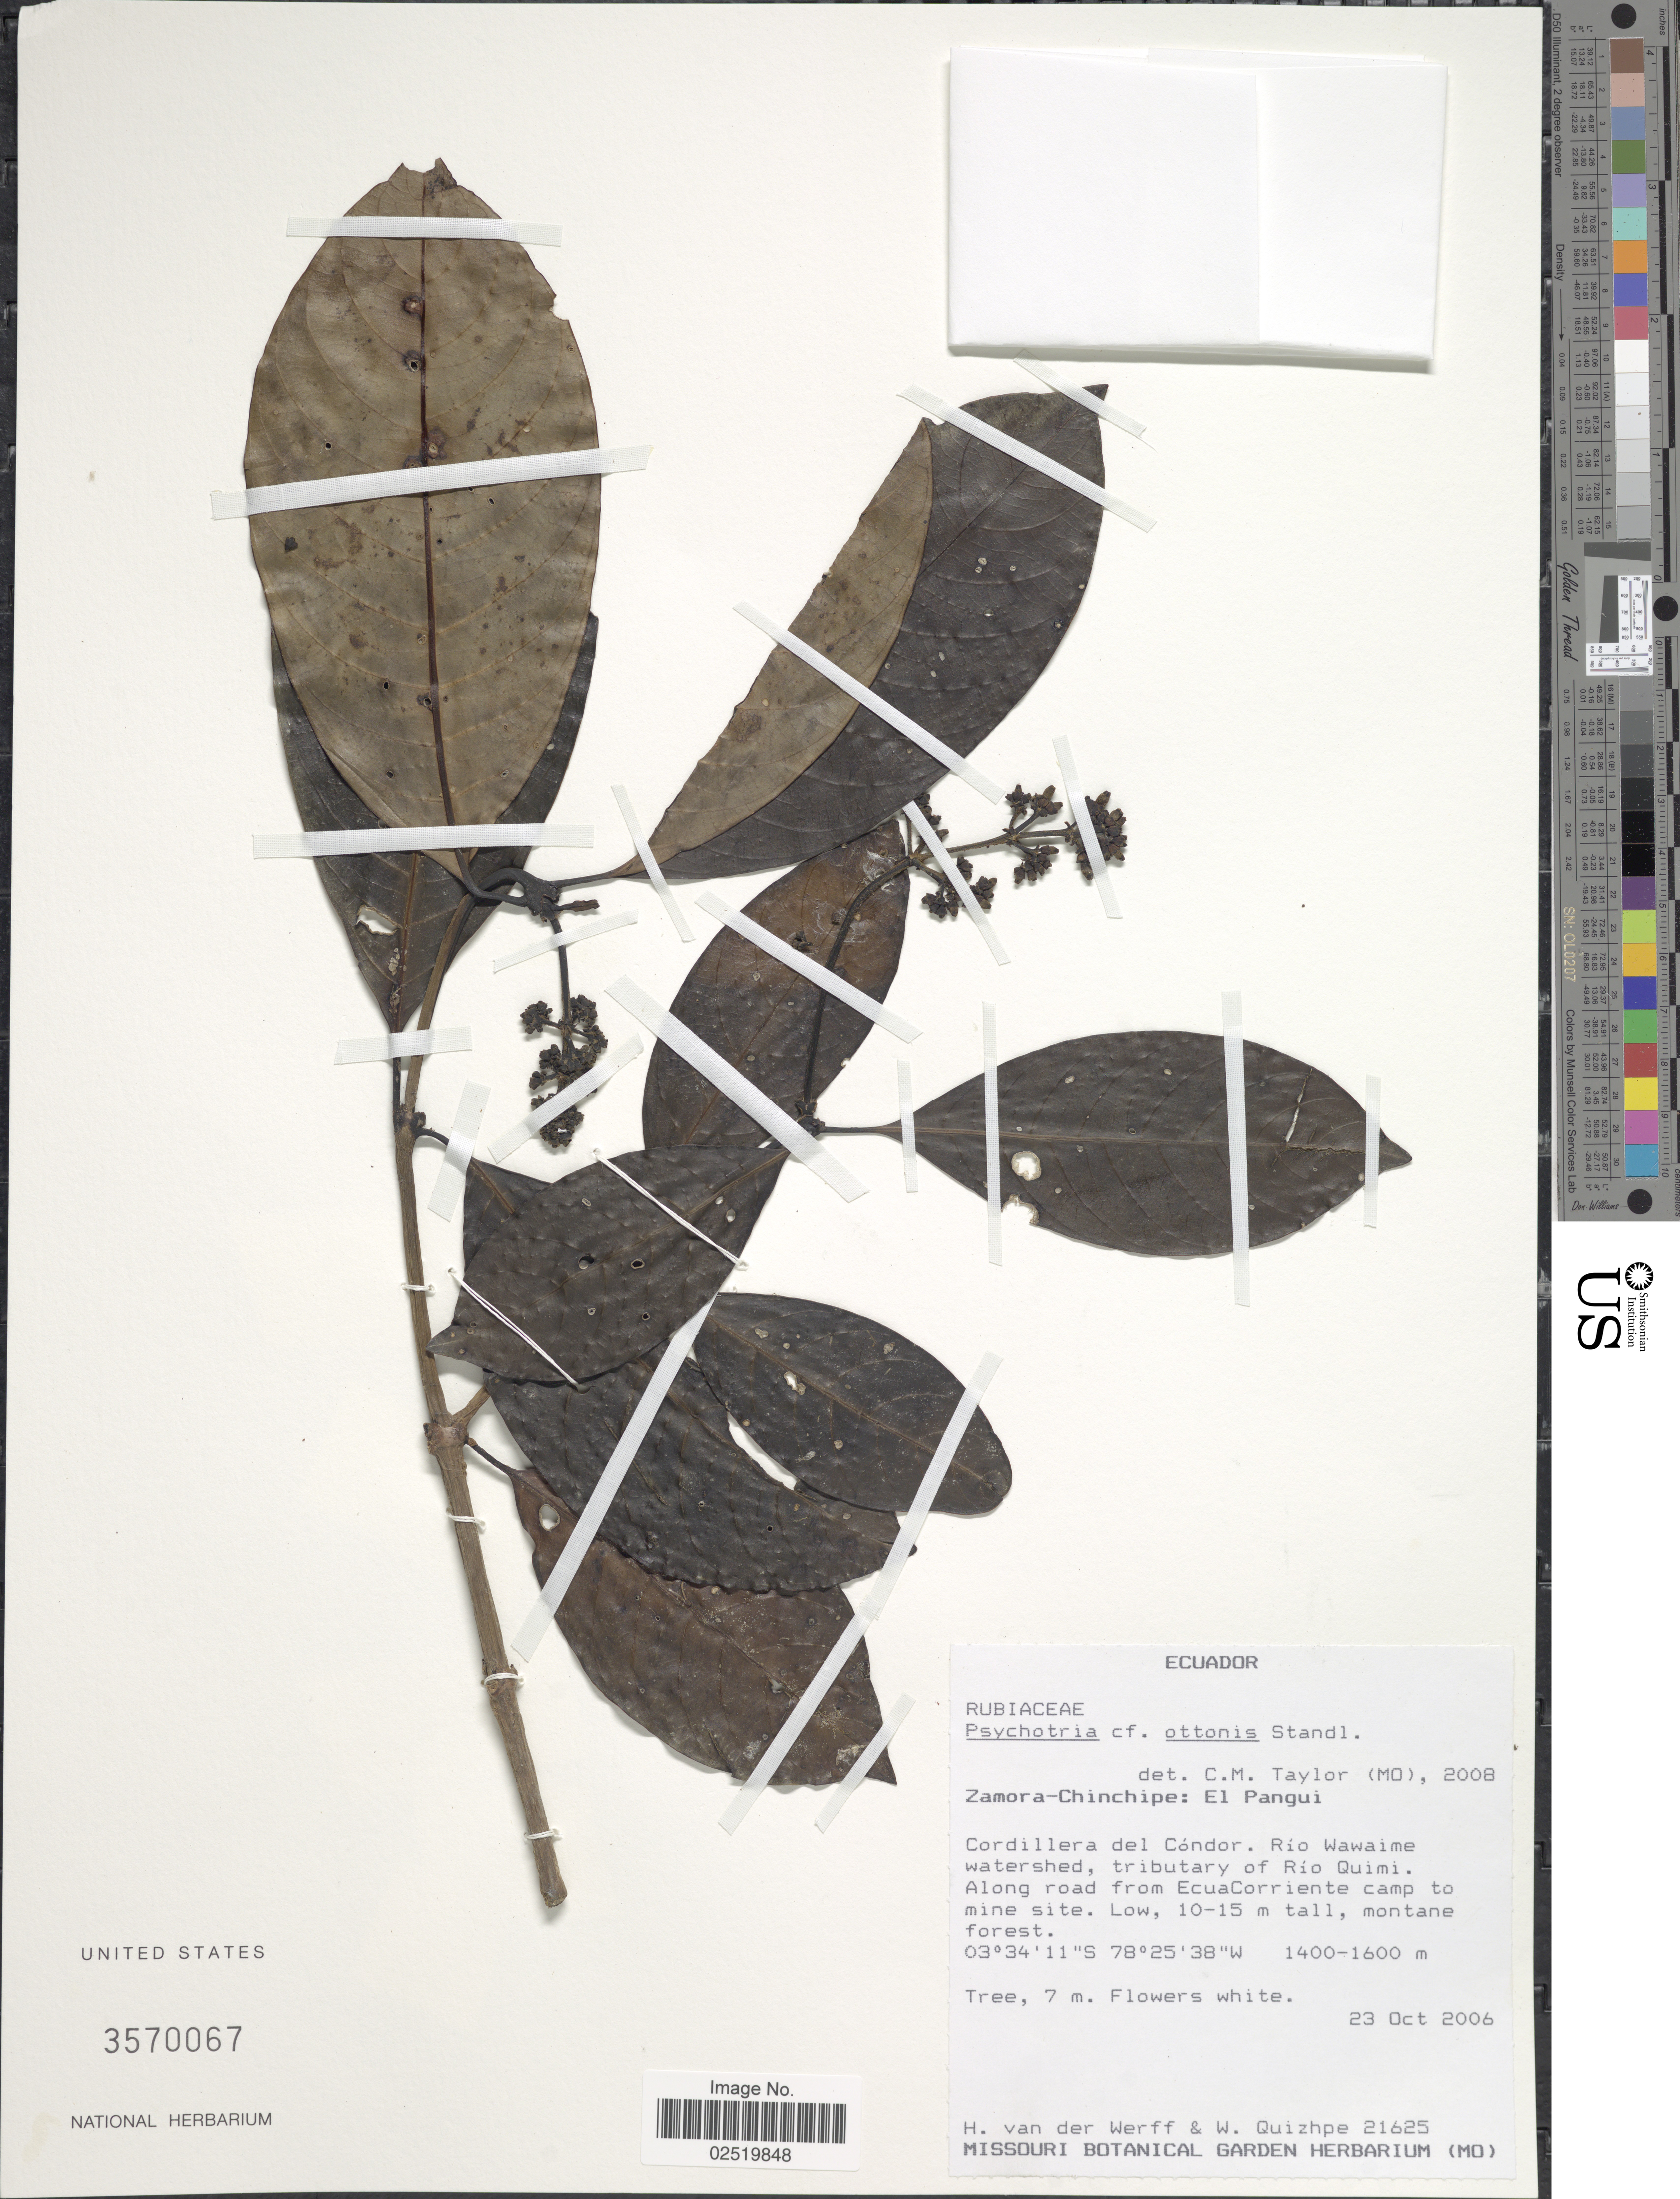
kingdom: Plantae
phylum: Tracheophyta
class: Magnoliopsida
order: Gentianales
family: Rubiaceae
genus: Psychotria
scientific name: Psychotria ottonis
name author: Standl.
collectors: H. van der Werff & W. Quizhpe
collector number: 21625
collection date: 2006-10-23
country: Ecuador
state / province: Zamora-Chinchipe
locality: El Pangui. Cordillera del Condor. Rio Wawaime watershed, tributary of Rio Quimi. Along road from EcuaCorriente camp to mine site.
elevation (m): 1400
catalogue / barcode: US 3570067